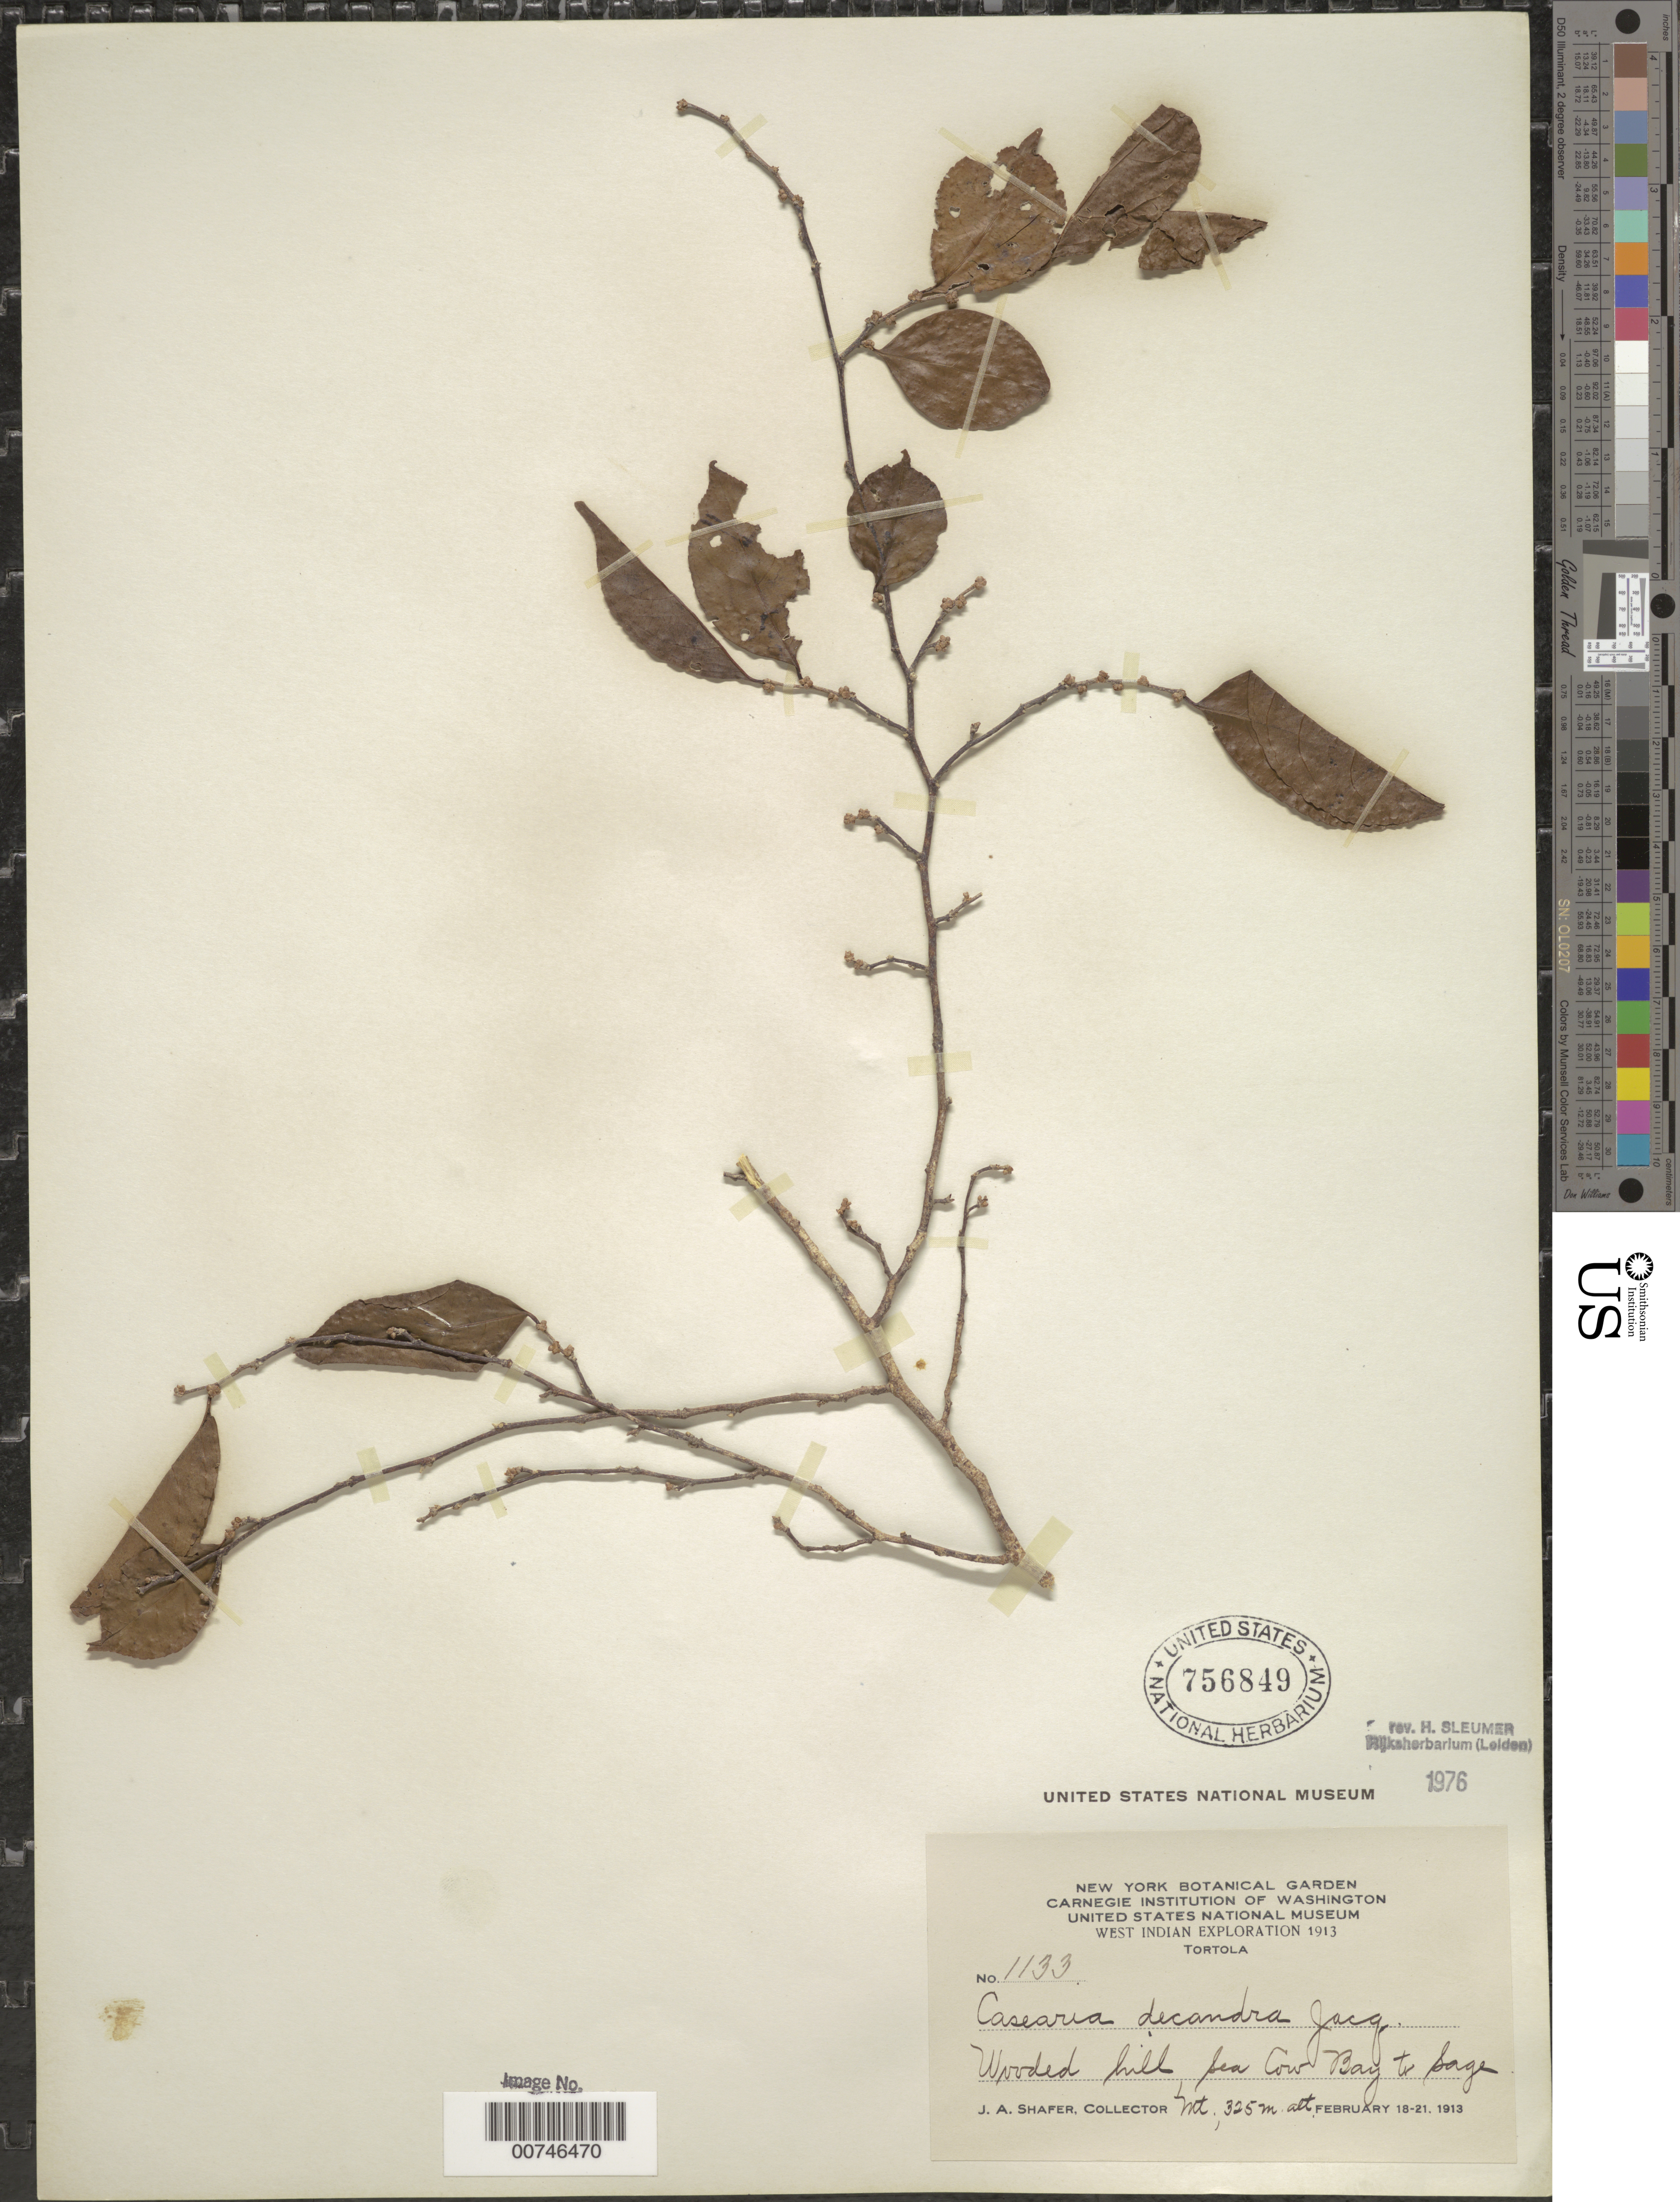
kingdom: Plantae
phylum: Tracheophyta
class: Magnoliopsida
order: Malpighiales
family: Salicaceae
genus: Casearia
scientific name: Casearia decandra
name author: Jacq.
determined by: Sleumer, H. O.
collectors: J. A. Shafer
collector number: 1133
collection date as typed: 18 Feb 1913 to 21 Feb 1913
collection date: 1913-02-18/1913-02-21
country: British Virgin Islands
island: Tortola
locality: Sea Cow Bay to Sage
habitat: Wooded hill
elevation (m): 325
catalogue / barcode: US 756849